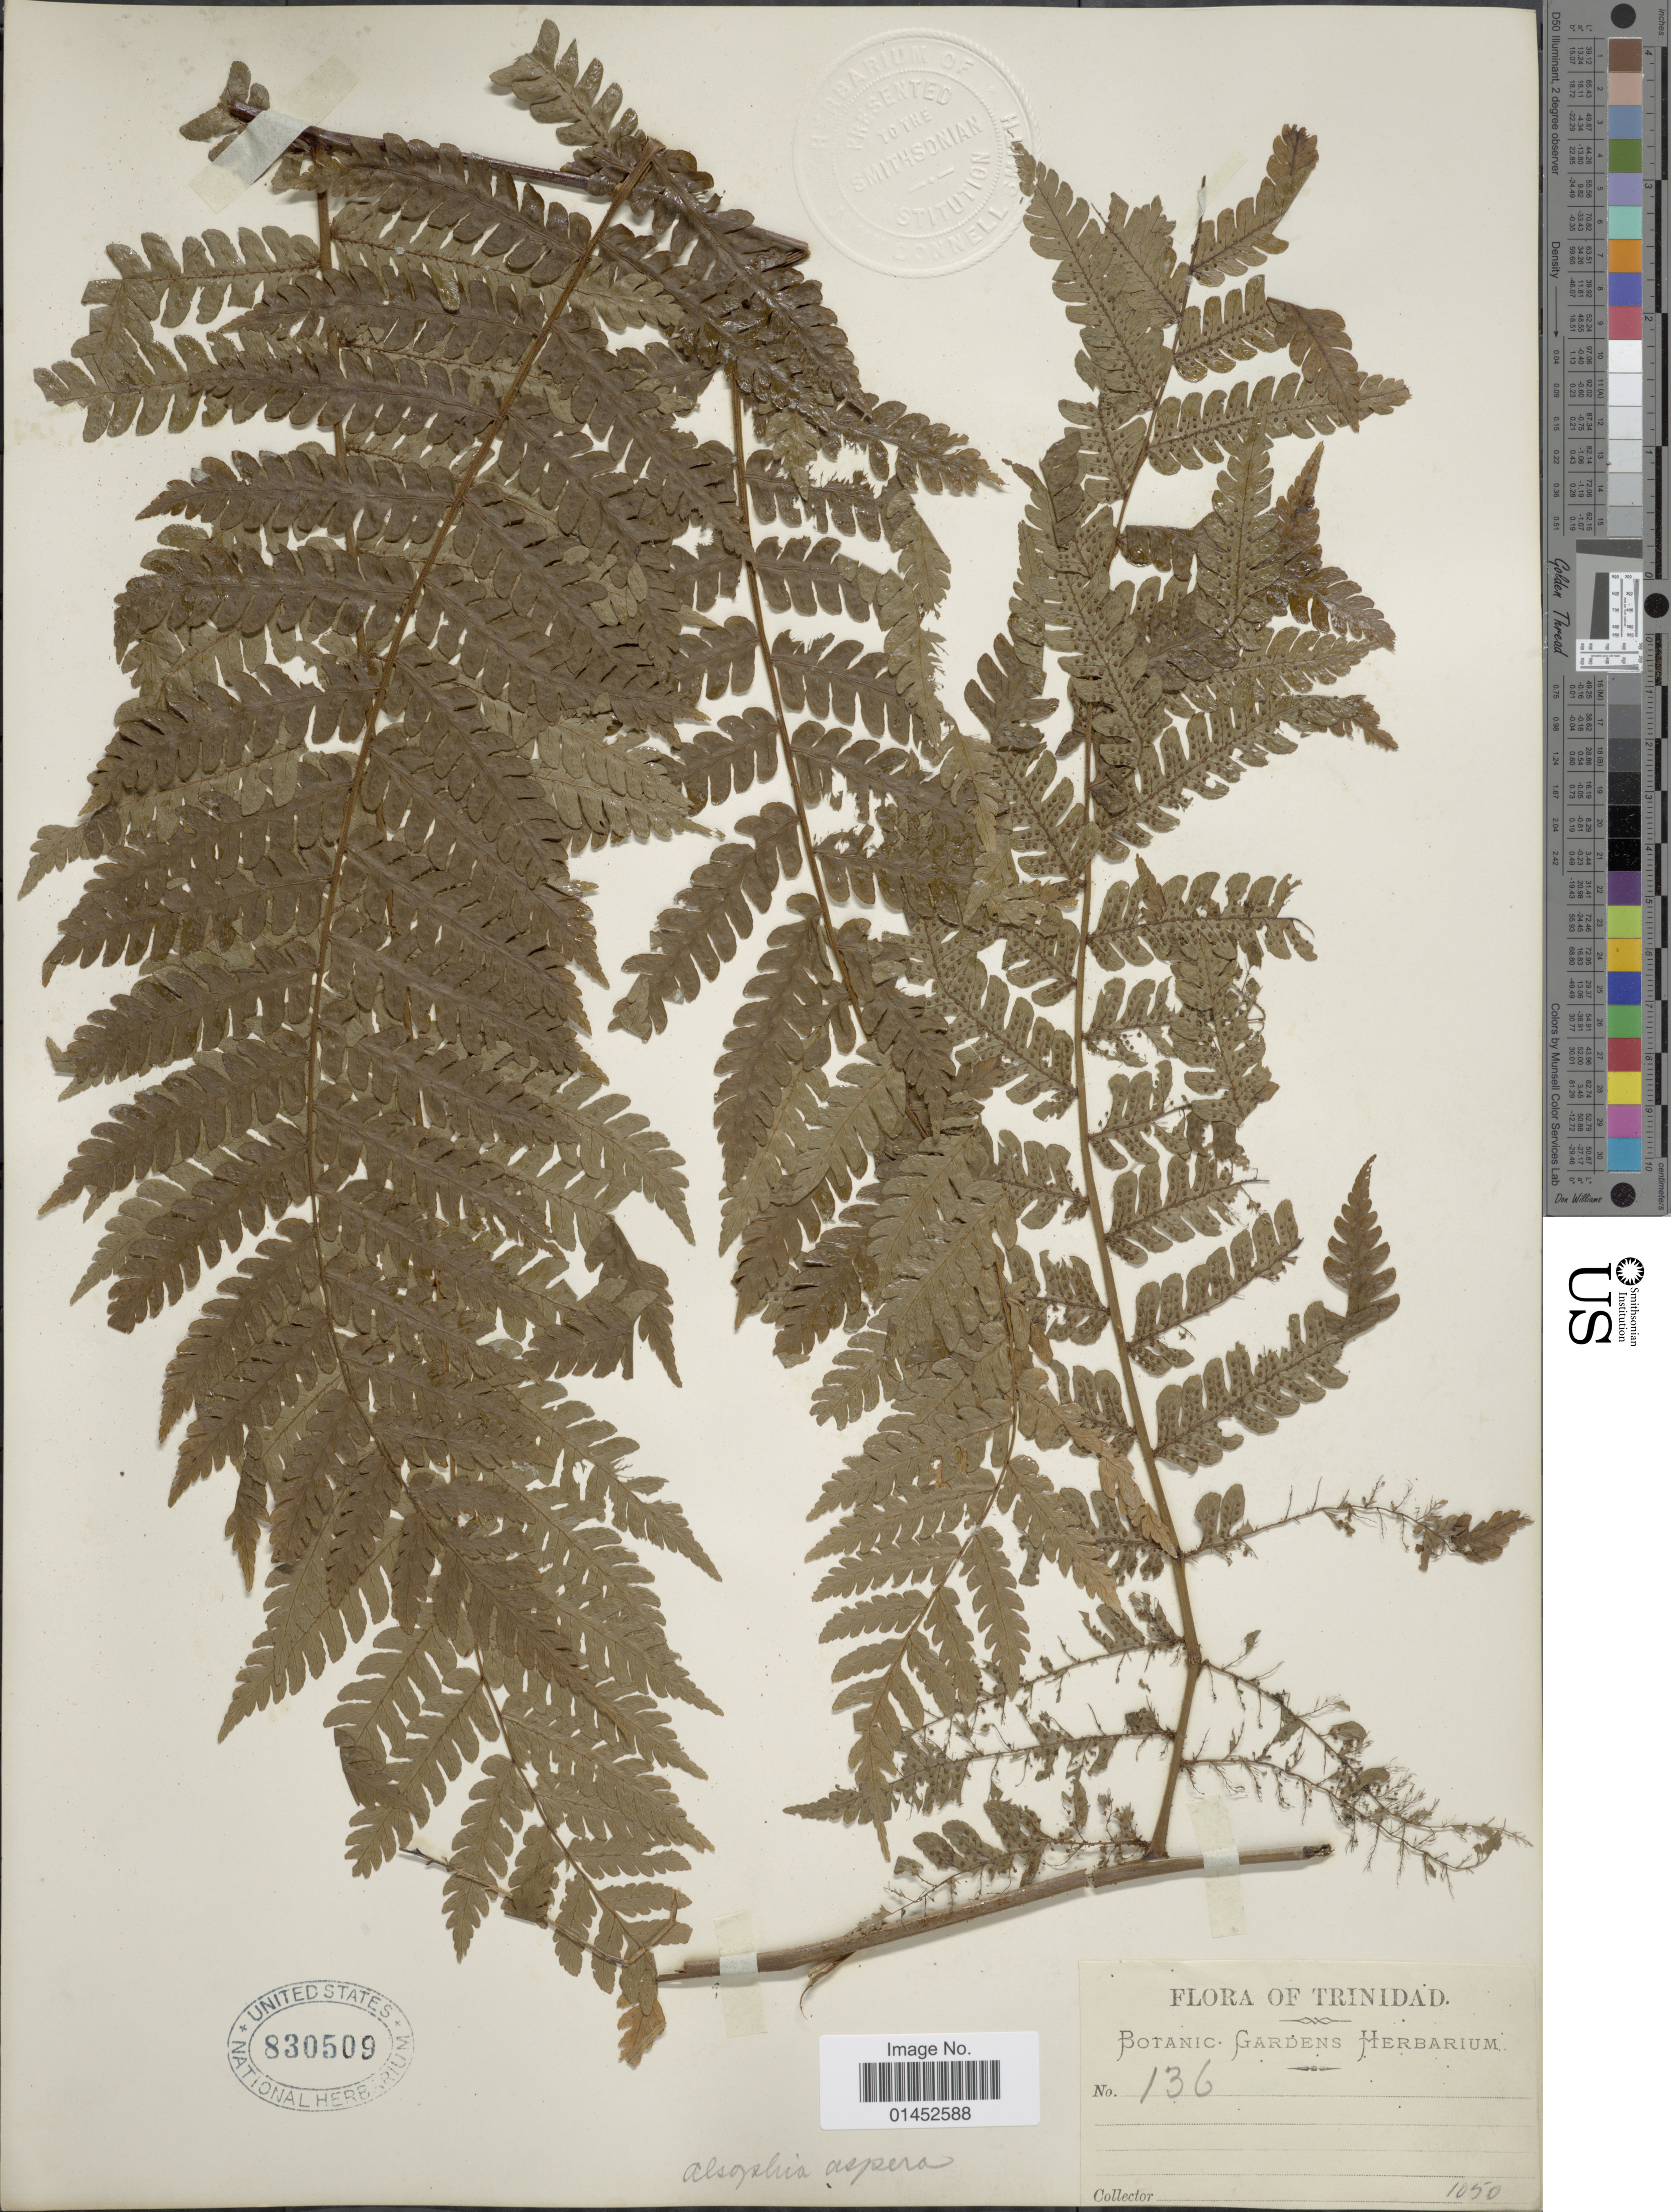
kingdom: Plantae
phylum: Tracheophyta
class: Polypodiopsida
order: Cyatheales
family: Cyatheaceae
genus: Cyathea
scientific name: Cyathea pungens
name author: (Willd.) Domin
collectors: Botanic Gardens Herbarium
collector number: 136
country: Trinidad and Tobago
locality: Trinindad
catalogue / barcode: US 830509